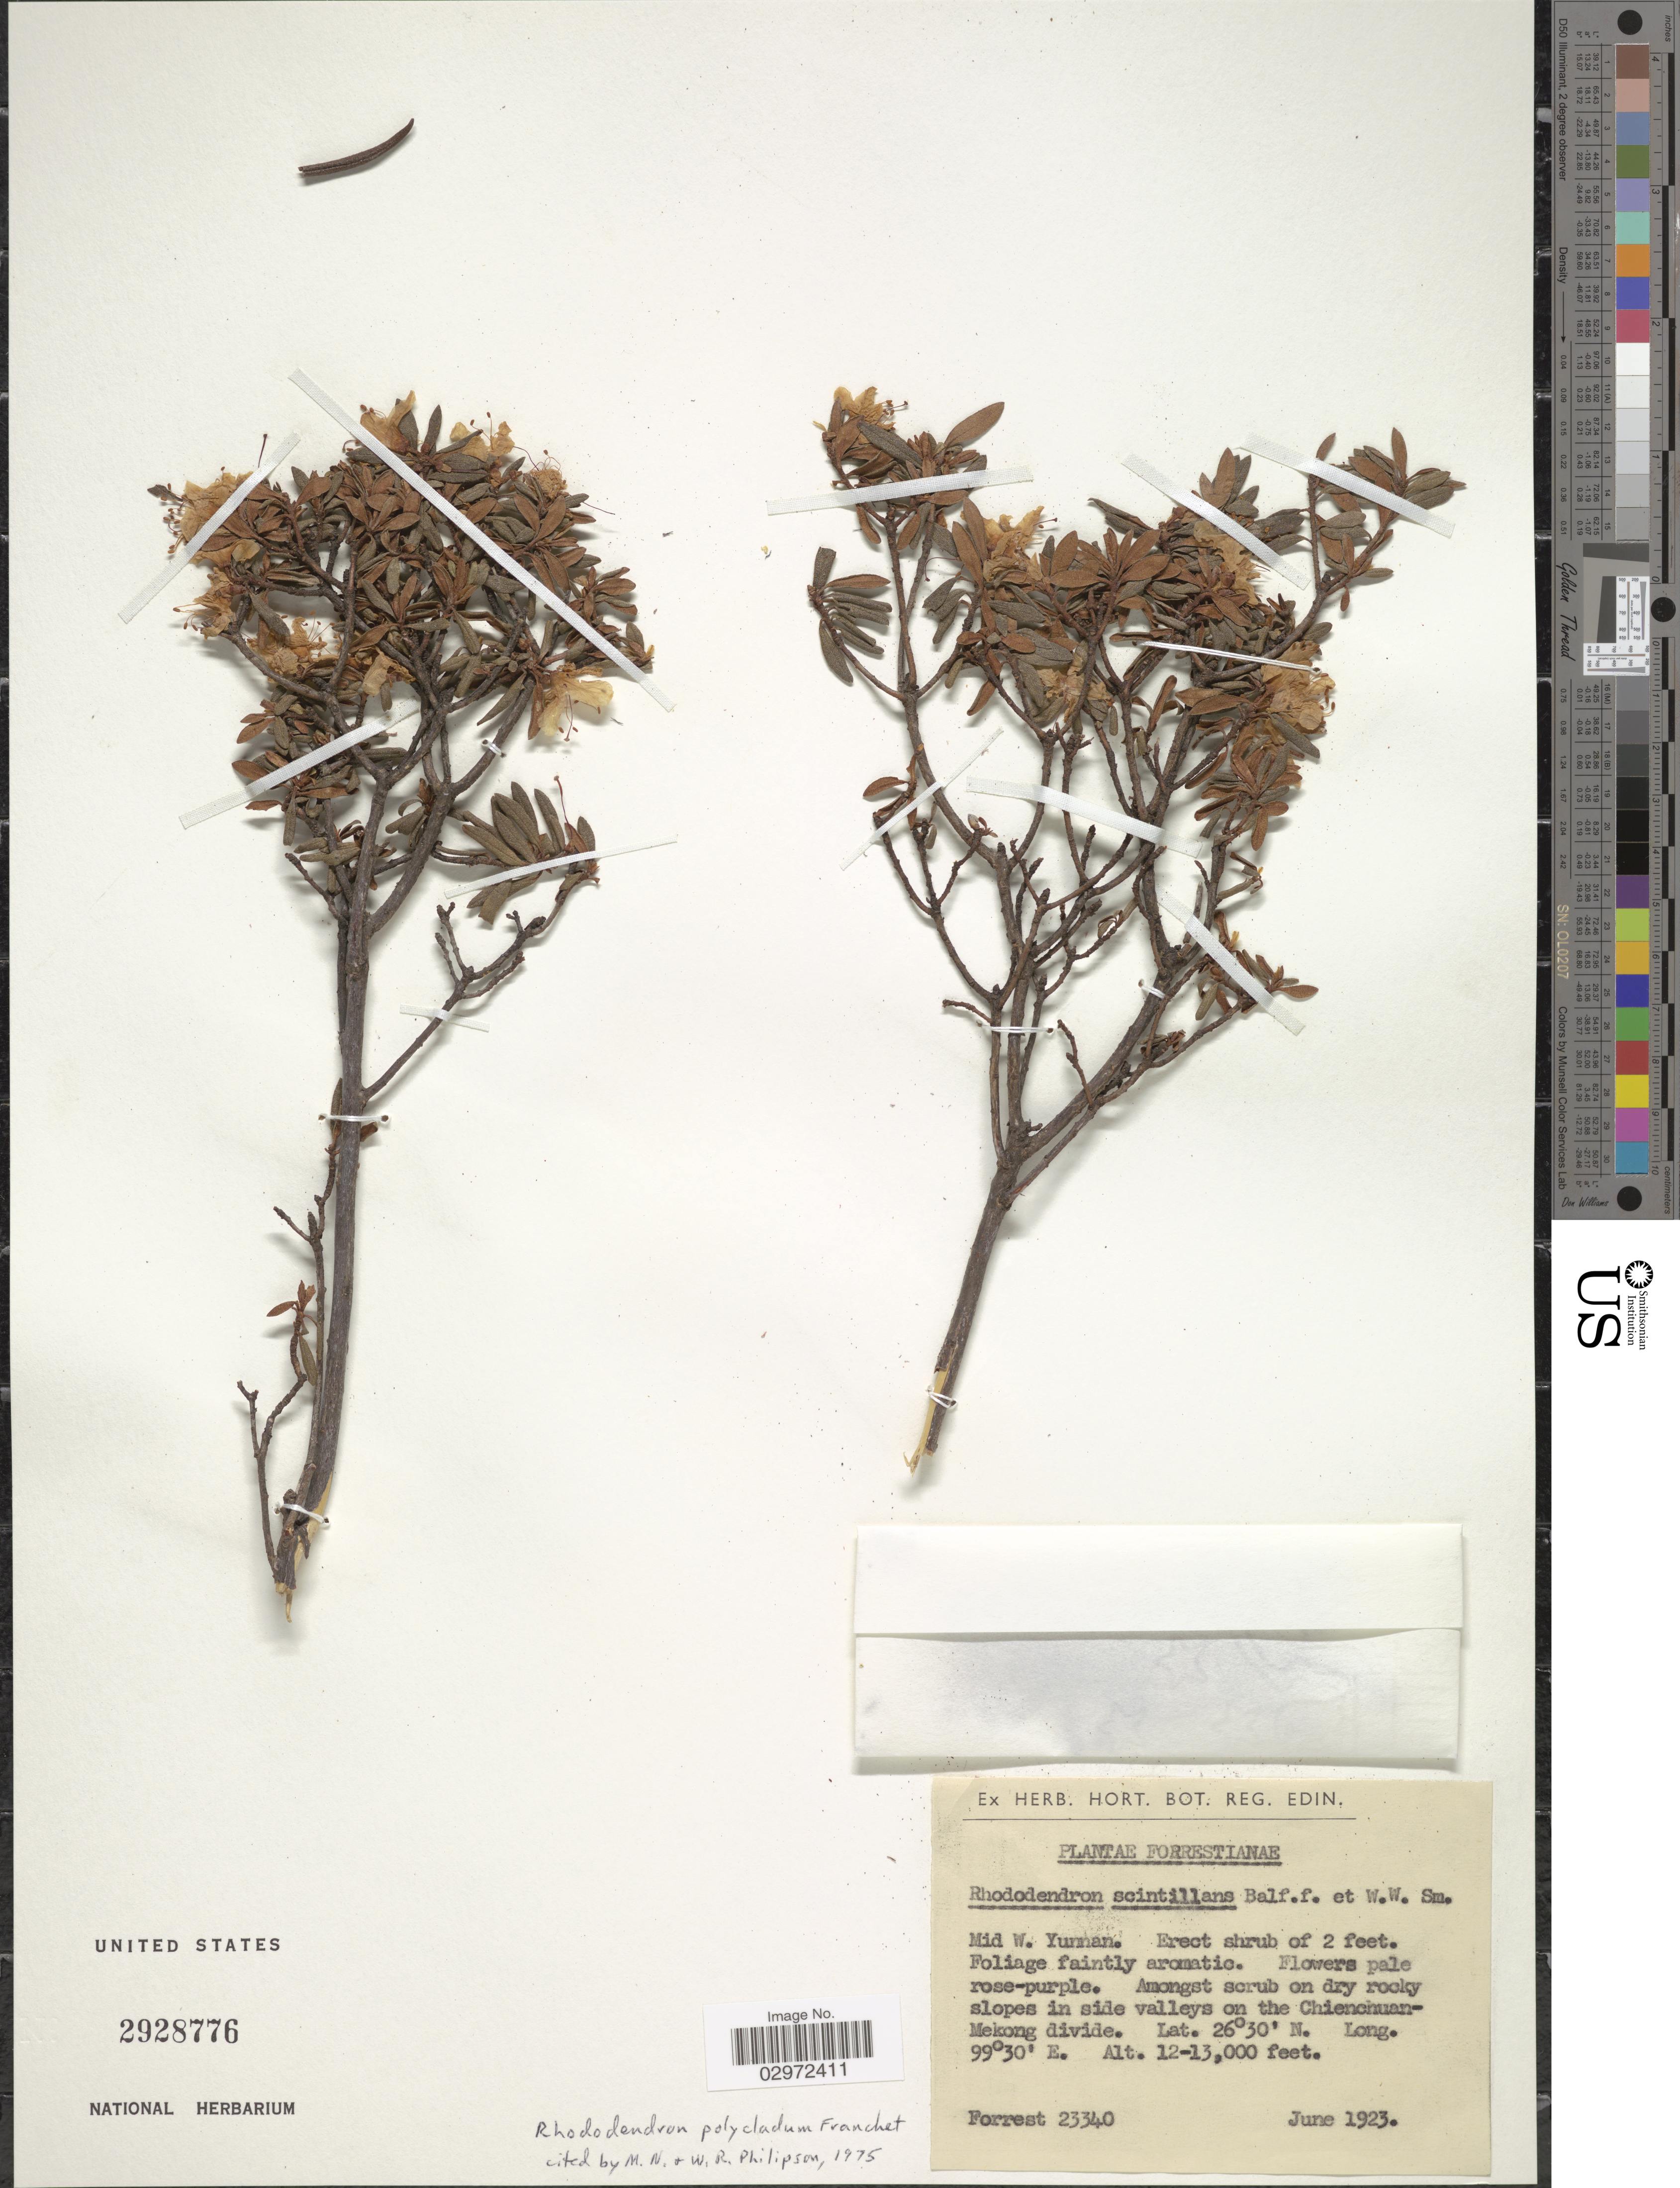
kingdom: Plantae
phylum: Tracheophyta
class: Magnoliopsida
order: Ericales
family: Ericaceae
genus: Rhododendron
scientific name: Rhododendron polycladum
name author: Franch.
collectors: -. Forrest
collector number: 23340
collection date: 1923-06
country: China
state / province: Yunnan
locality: Mid W. Yunnan. Amongst scrub on dry rocky slopes in side valleys on the Chienchuan-Mekong divide.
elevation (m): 3658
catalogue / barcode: US 2928776